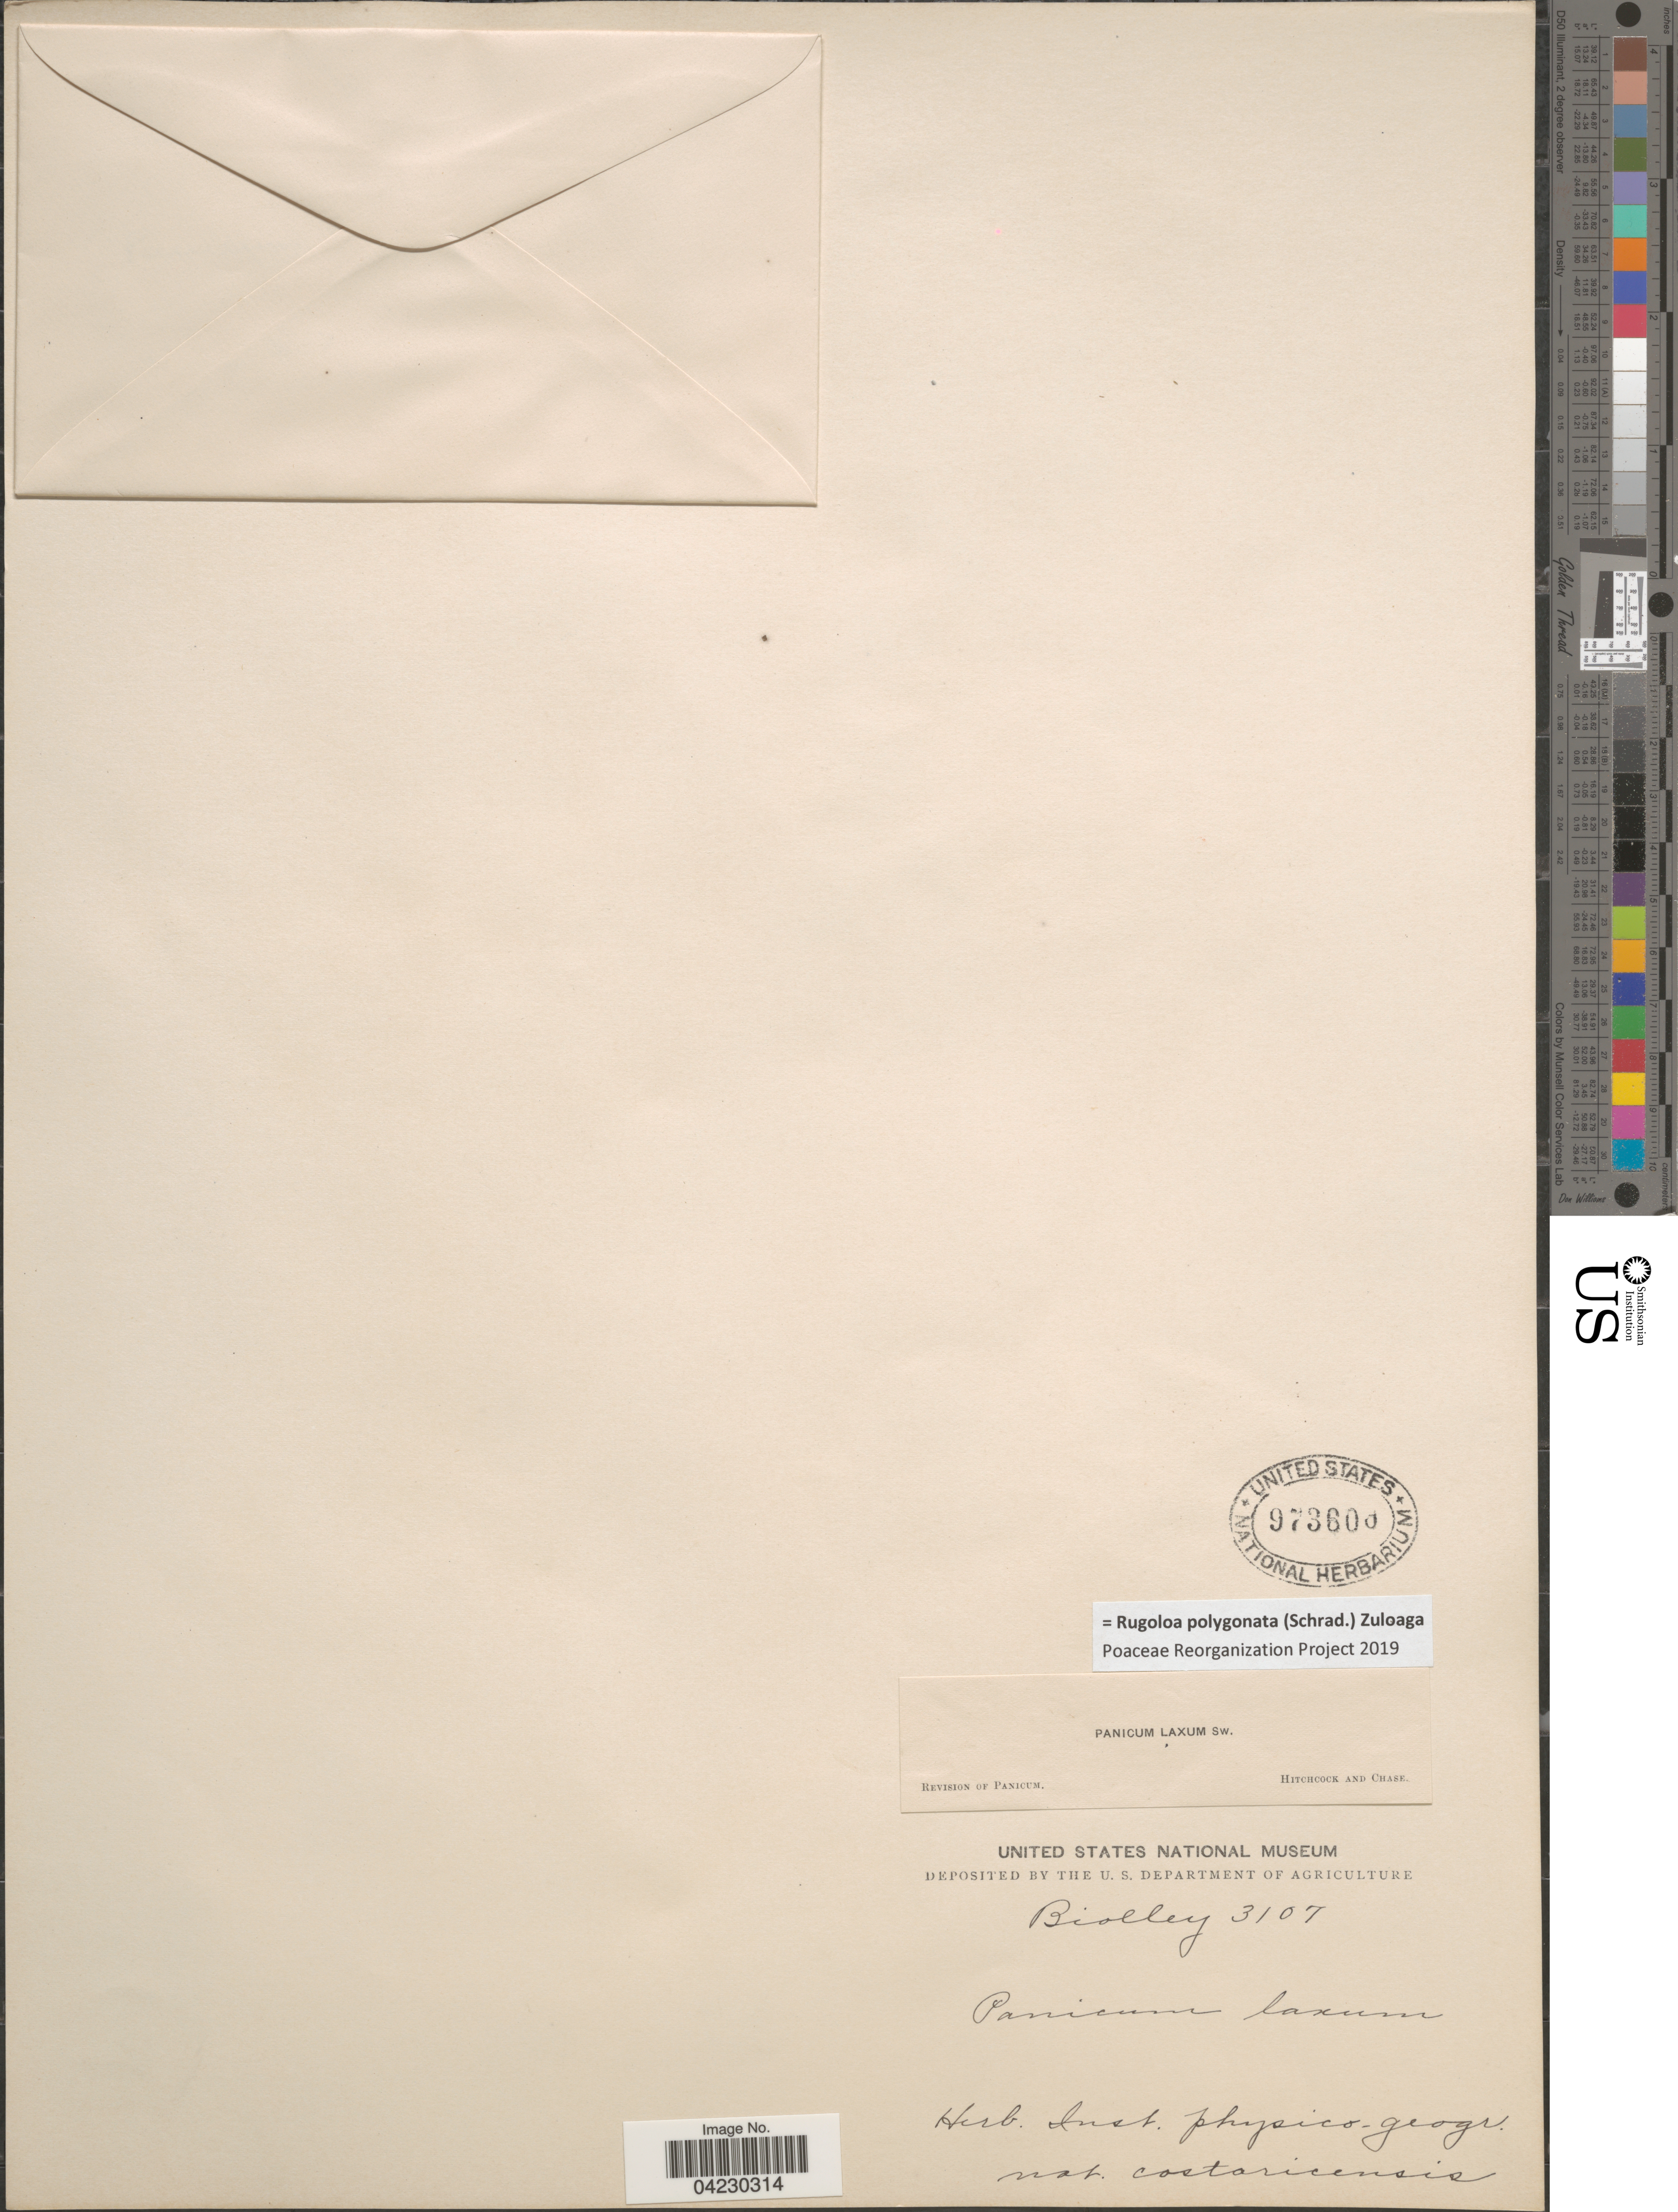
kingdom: Plantae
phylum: Tracheophyta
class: Liliopsida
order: Poales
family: Poaceae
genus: Rugoloa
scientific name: Rugoloa polygonata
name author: (Schrad.) Zuloaga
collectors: Biolley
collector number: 3107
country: Costa Rica